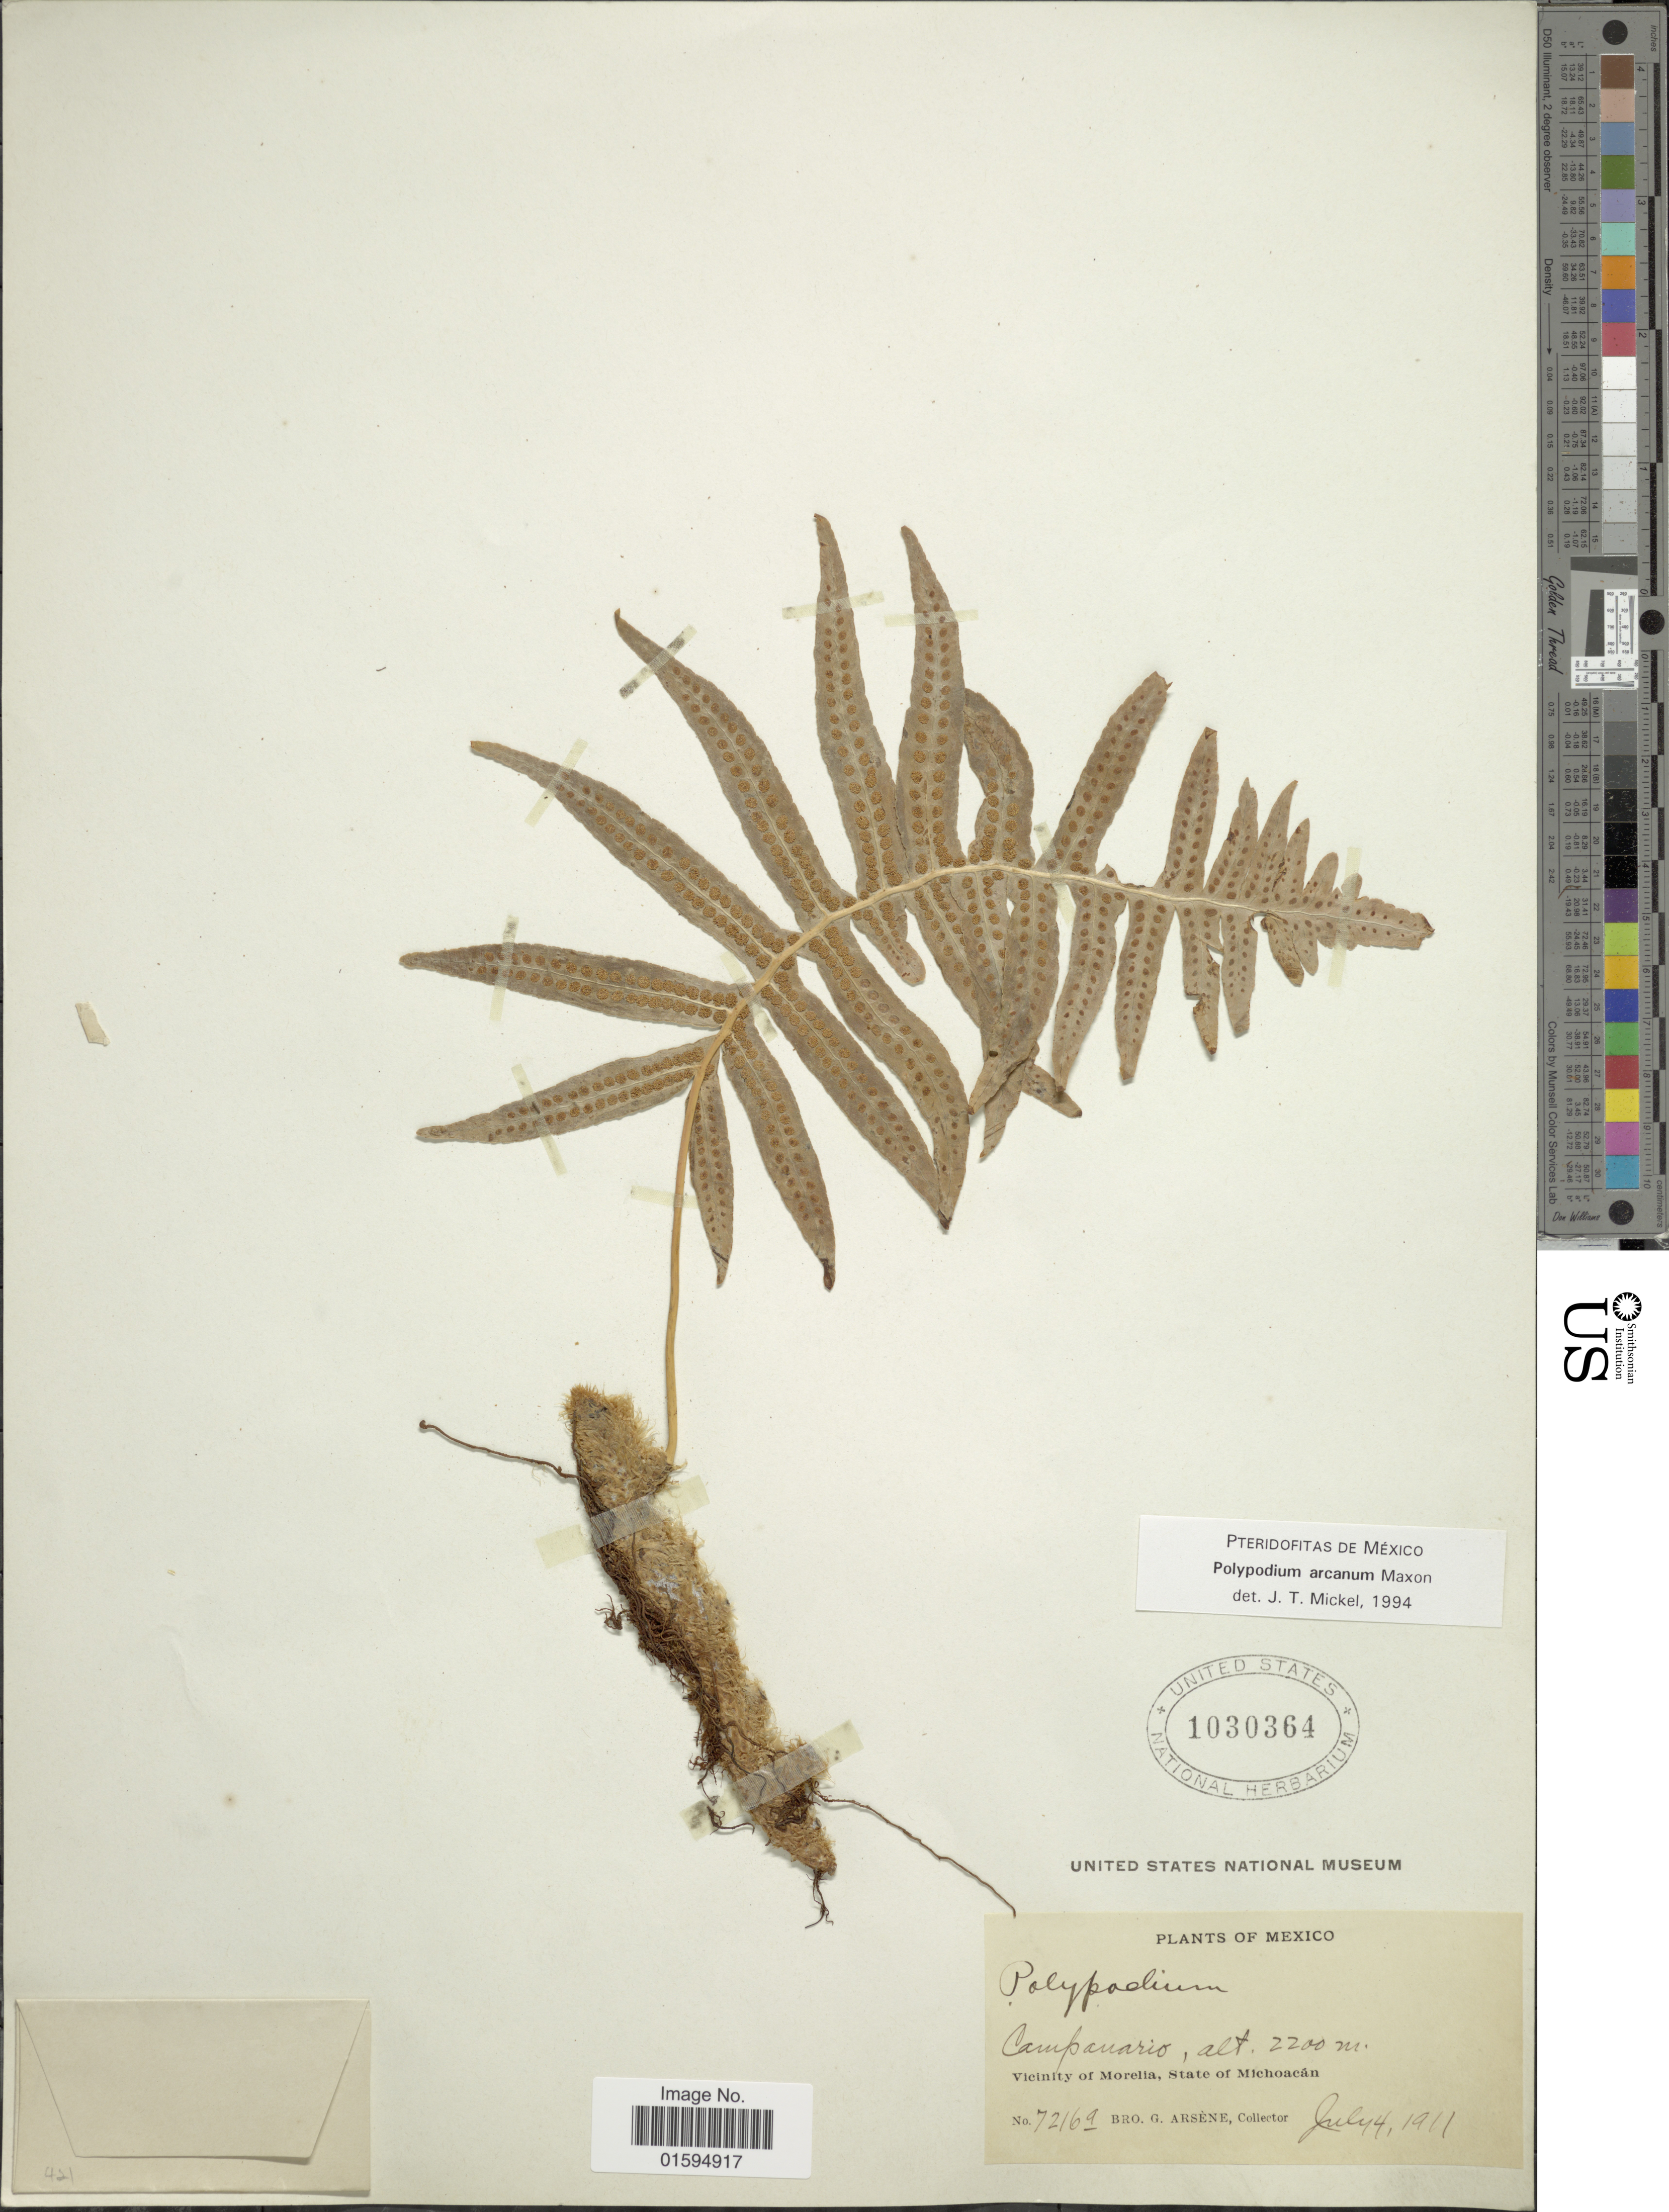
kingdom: Plantae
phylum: Tracheophyta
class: Polypodiopsida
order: Polypodiales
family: Polypodiaceae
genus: Polypodium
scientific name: Polypodium arcanum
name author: Maxon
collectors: Bro. G. Arsène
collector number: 7216A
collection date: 1911-07-04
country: Mexico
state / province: Michoacán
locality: Vicinity of Morelia, State of Michoacan.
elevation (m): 2200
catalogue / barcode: US 1030364